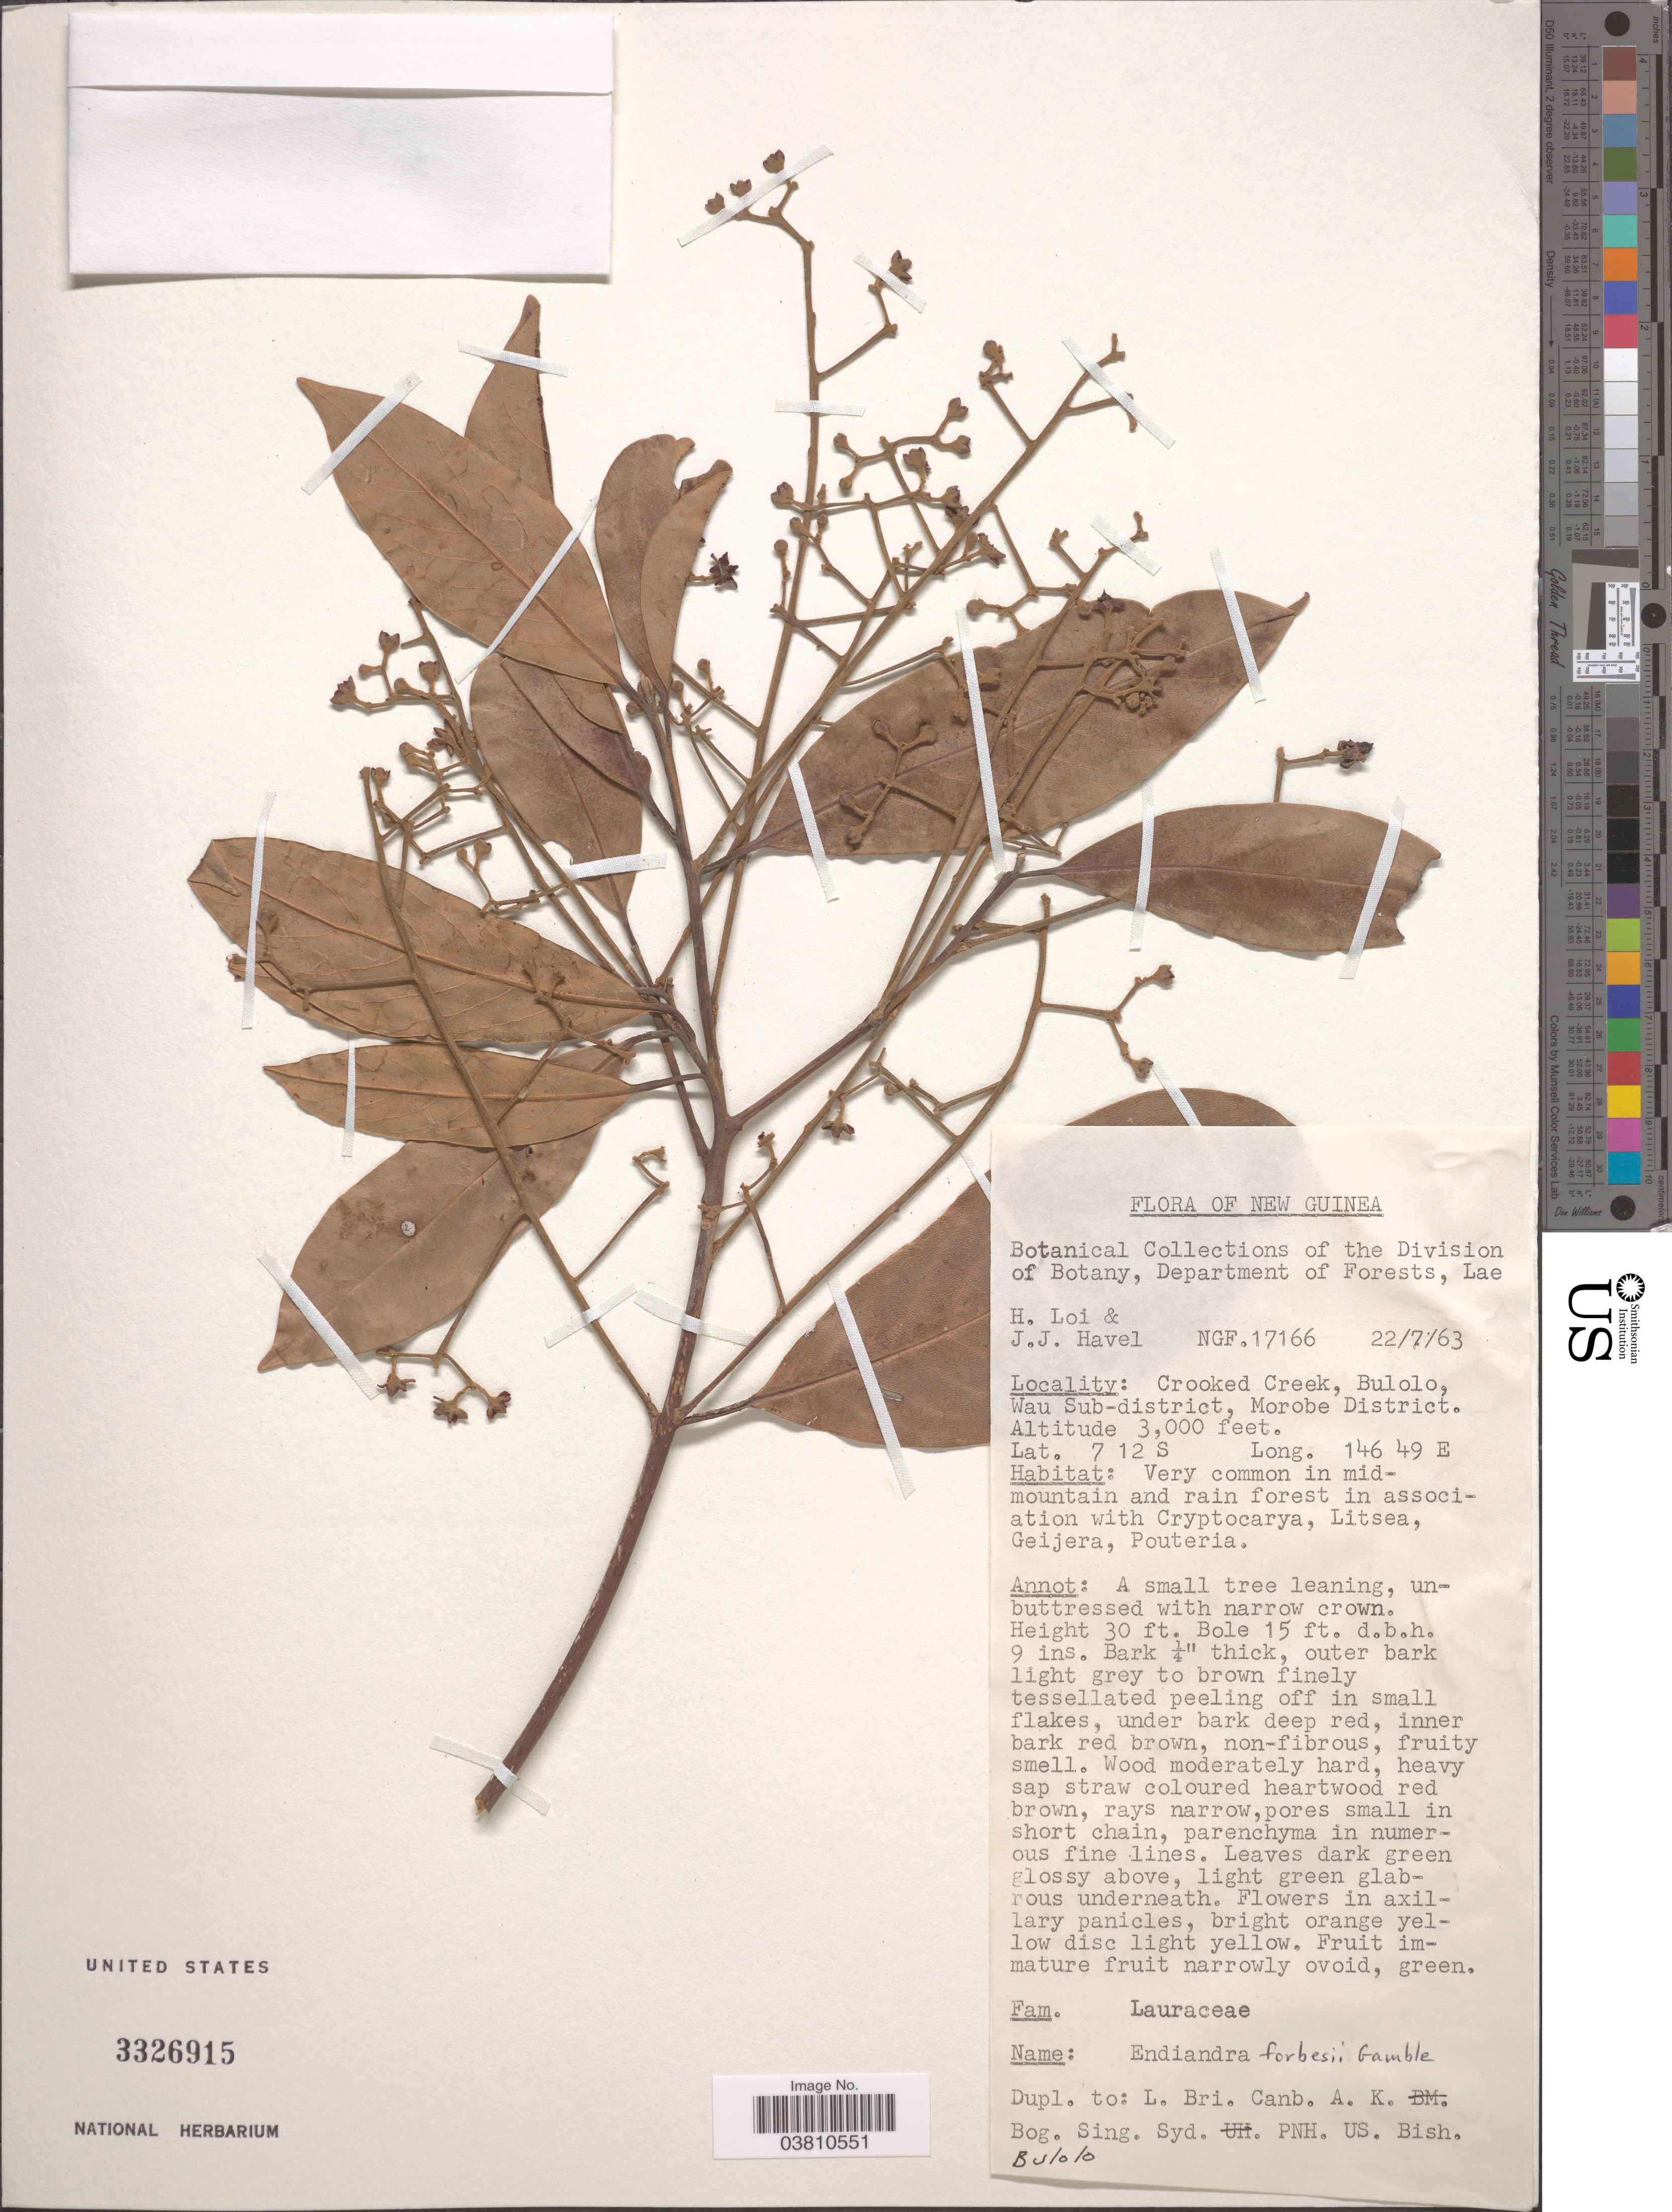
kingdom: Plantae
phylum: Tracheophyta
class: Magnoliopsida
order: Laurales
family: Lauraceae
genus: Endiandra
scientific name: Endiandra forbesii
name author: Gamble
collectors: H. Loi & J. Havel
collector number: NGF 17166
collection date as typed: Transcribed d/m/y: 22/7/63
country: Papua New Guinea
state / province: Morobe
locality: New Guinea. Crooked Creek, Bulolo, Wau Sub-district, Morobe District.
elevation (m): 914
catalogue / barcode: US 3326915